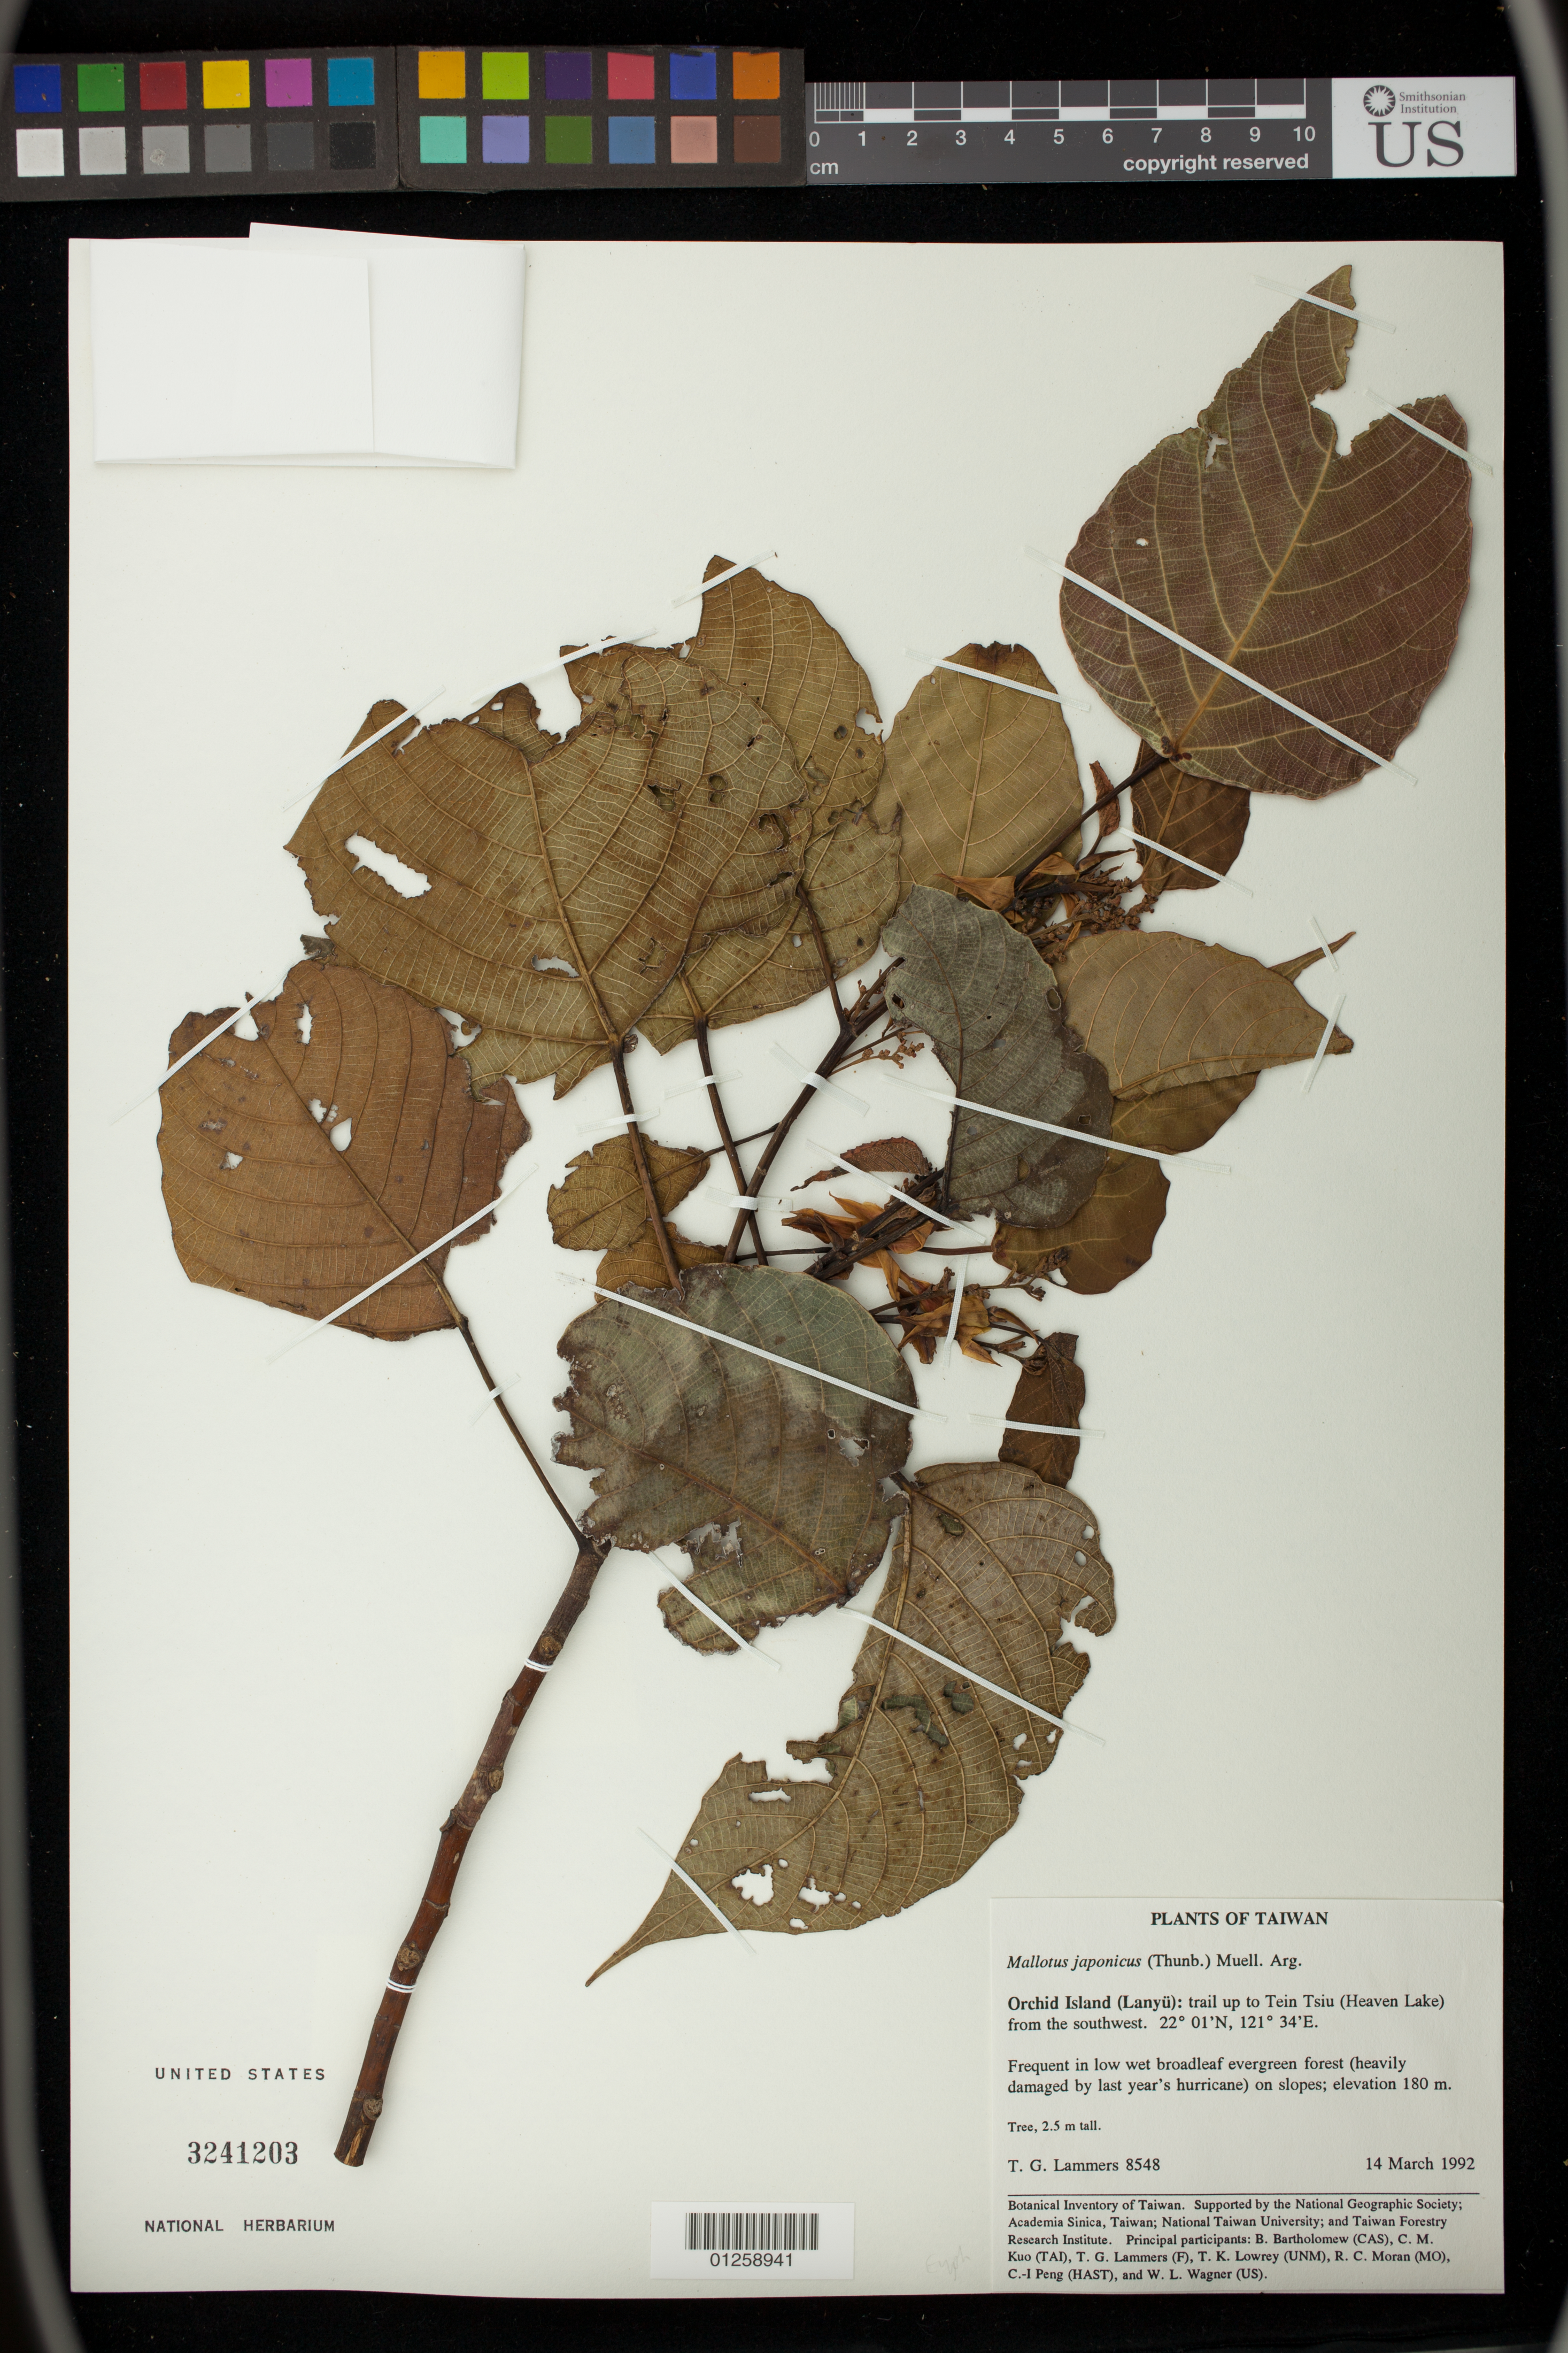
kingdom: Plantae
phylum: Tracheophyta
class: Magnoliopsida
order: Malpighiales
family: Euphorbiaceae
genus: Mallotus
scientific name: Mallotus japonicus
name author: (Spreng.) Müll. Arg.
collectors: T. Lammers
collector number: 8548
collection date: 1992-03-14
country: Taiwan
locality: Koto Island, trail up to Tein Tsiu (Heaven Lake) from southwest)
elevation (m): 180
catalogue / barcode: US 3241203